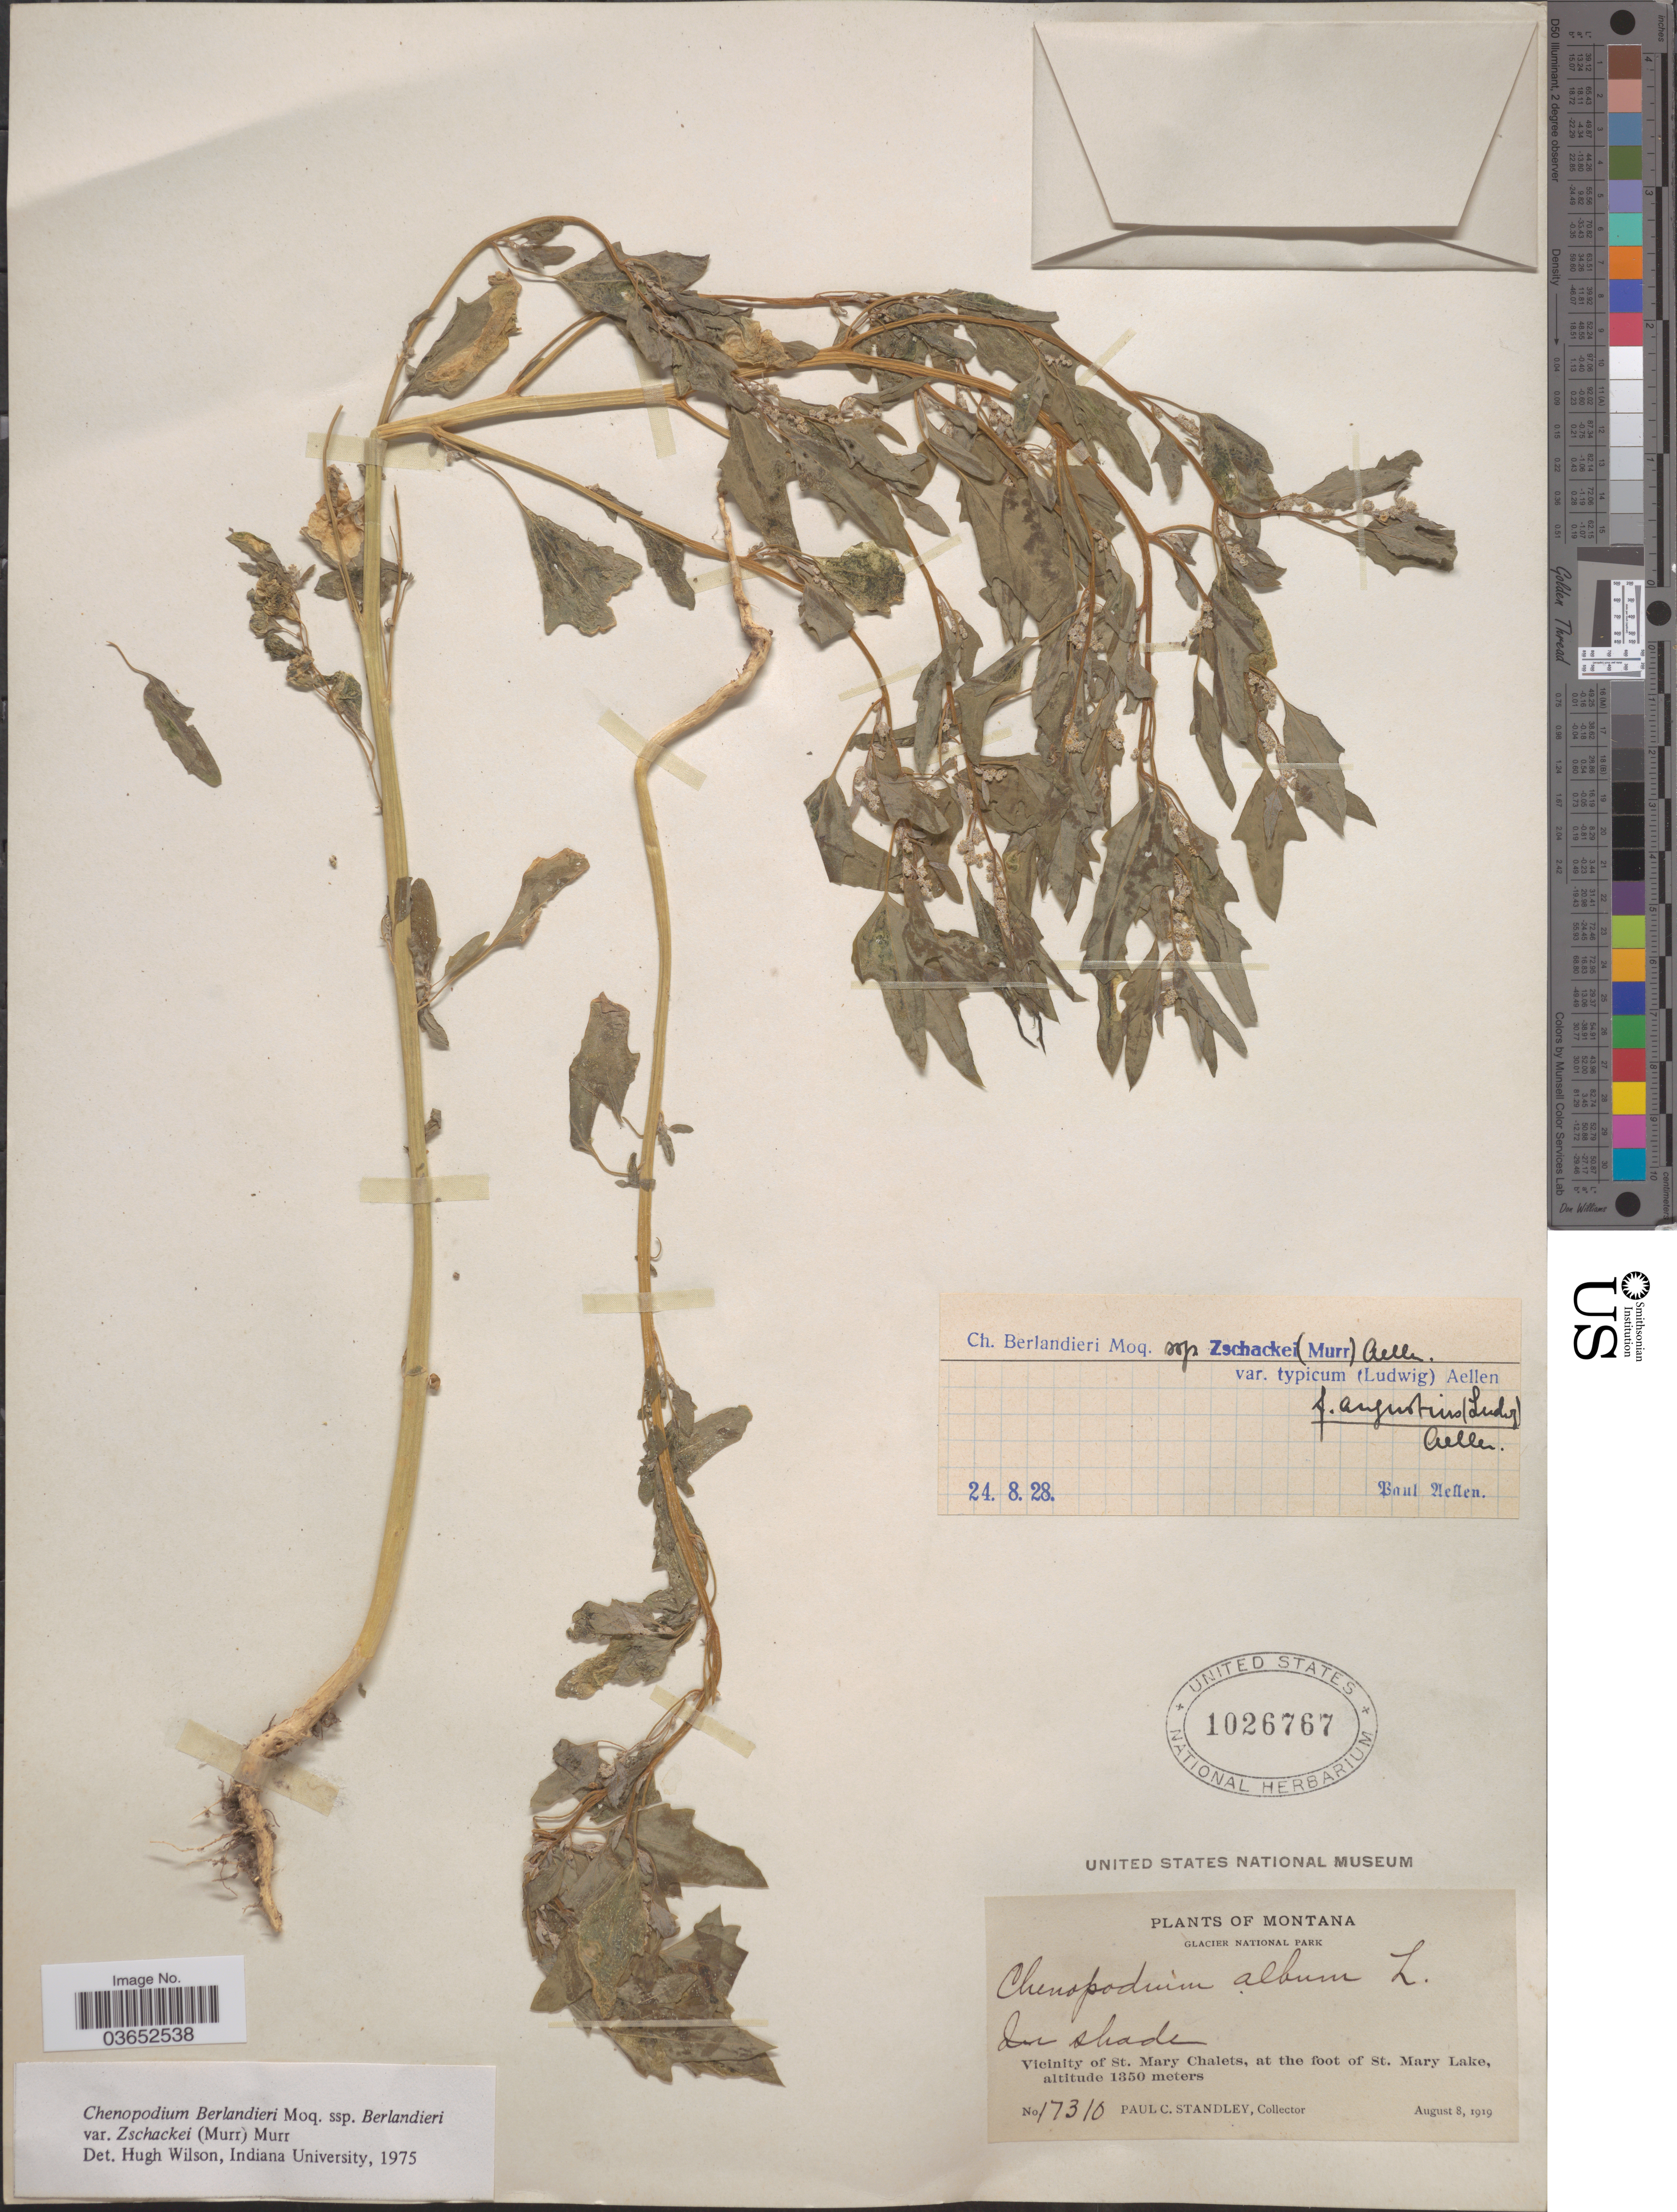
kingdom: Plantae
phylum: Tracheophyta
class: Magnoliopsida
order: Caryophyllales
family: Amaranthaceae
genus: Chenopodium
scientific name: Chenopodium berlandieri var. typicum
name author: A. Ludw. ex Graebn.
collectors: P. C. Standley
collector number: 17310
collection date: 1919-08-08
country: United States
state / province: Montana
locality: Glacier National Park. Vicinity of St. Mary Chalets, at the foot of St. Mary Lake.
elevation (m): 1350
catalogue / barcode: US 1026767